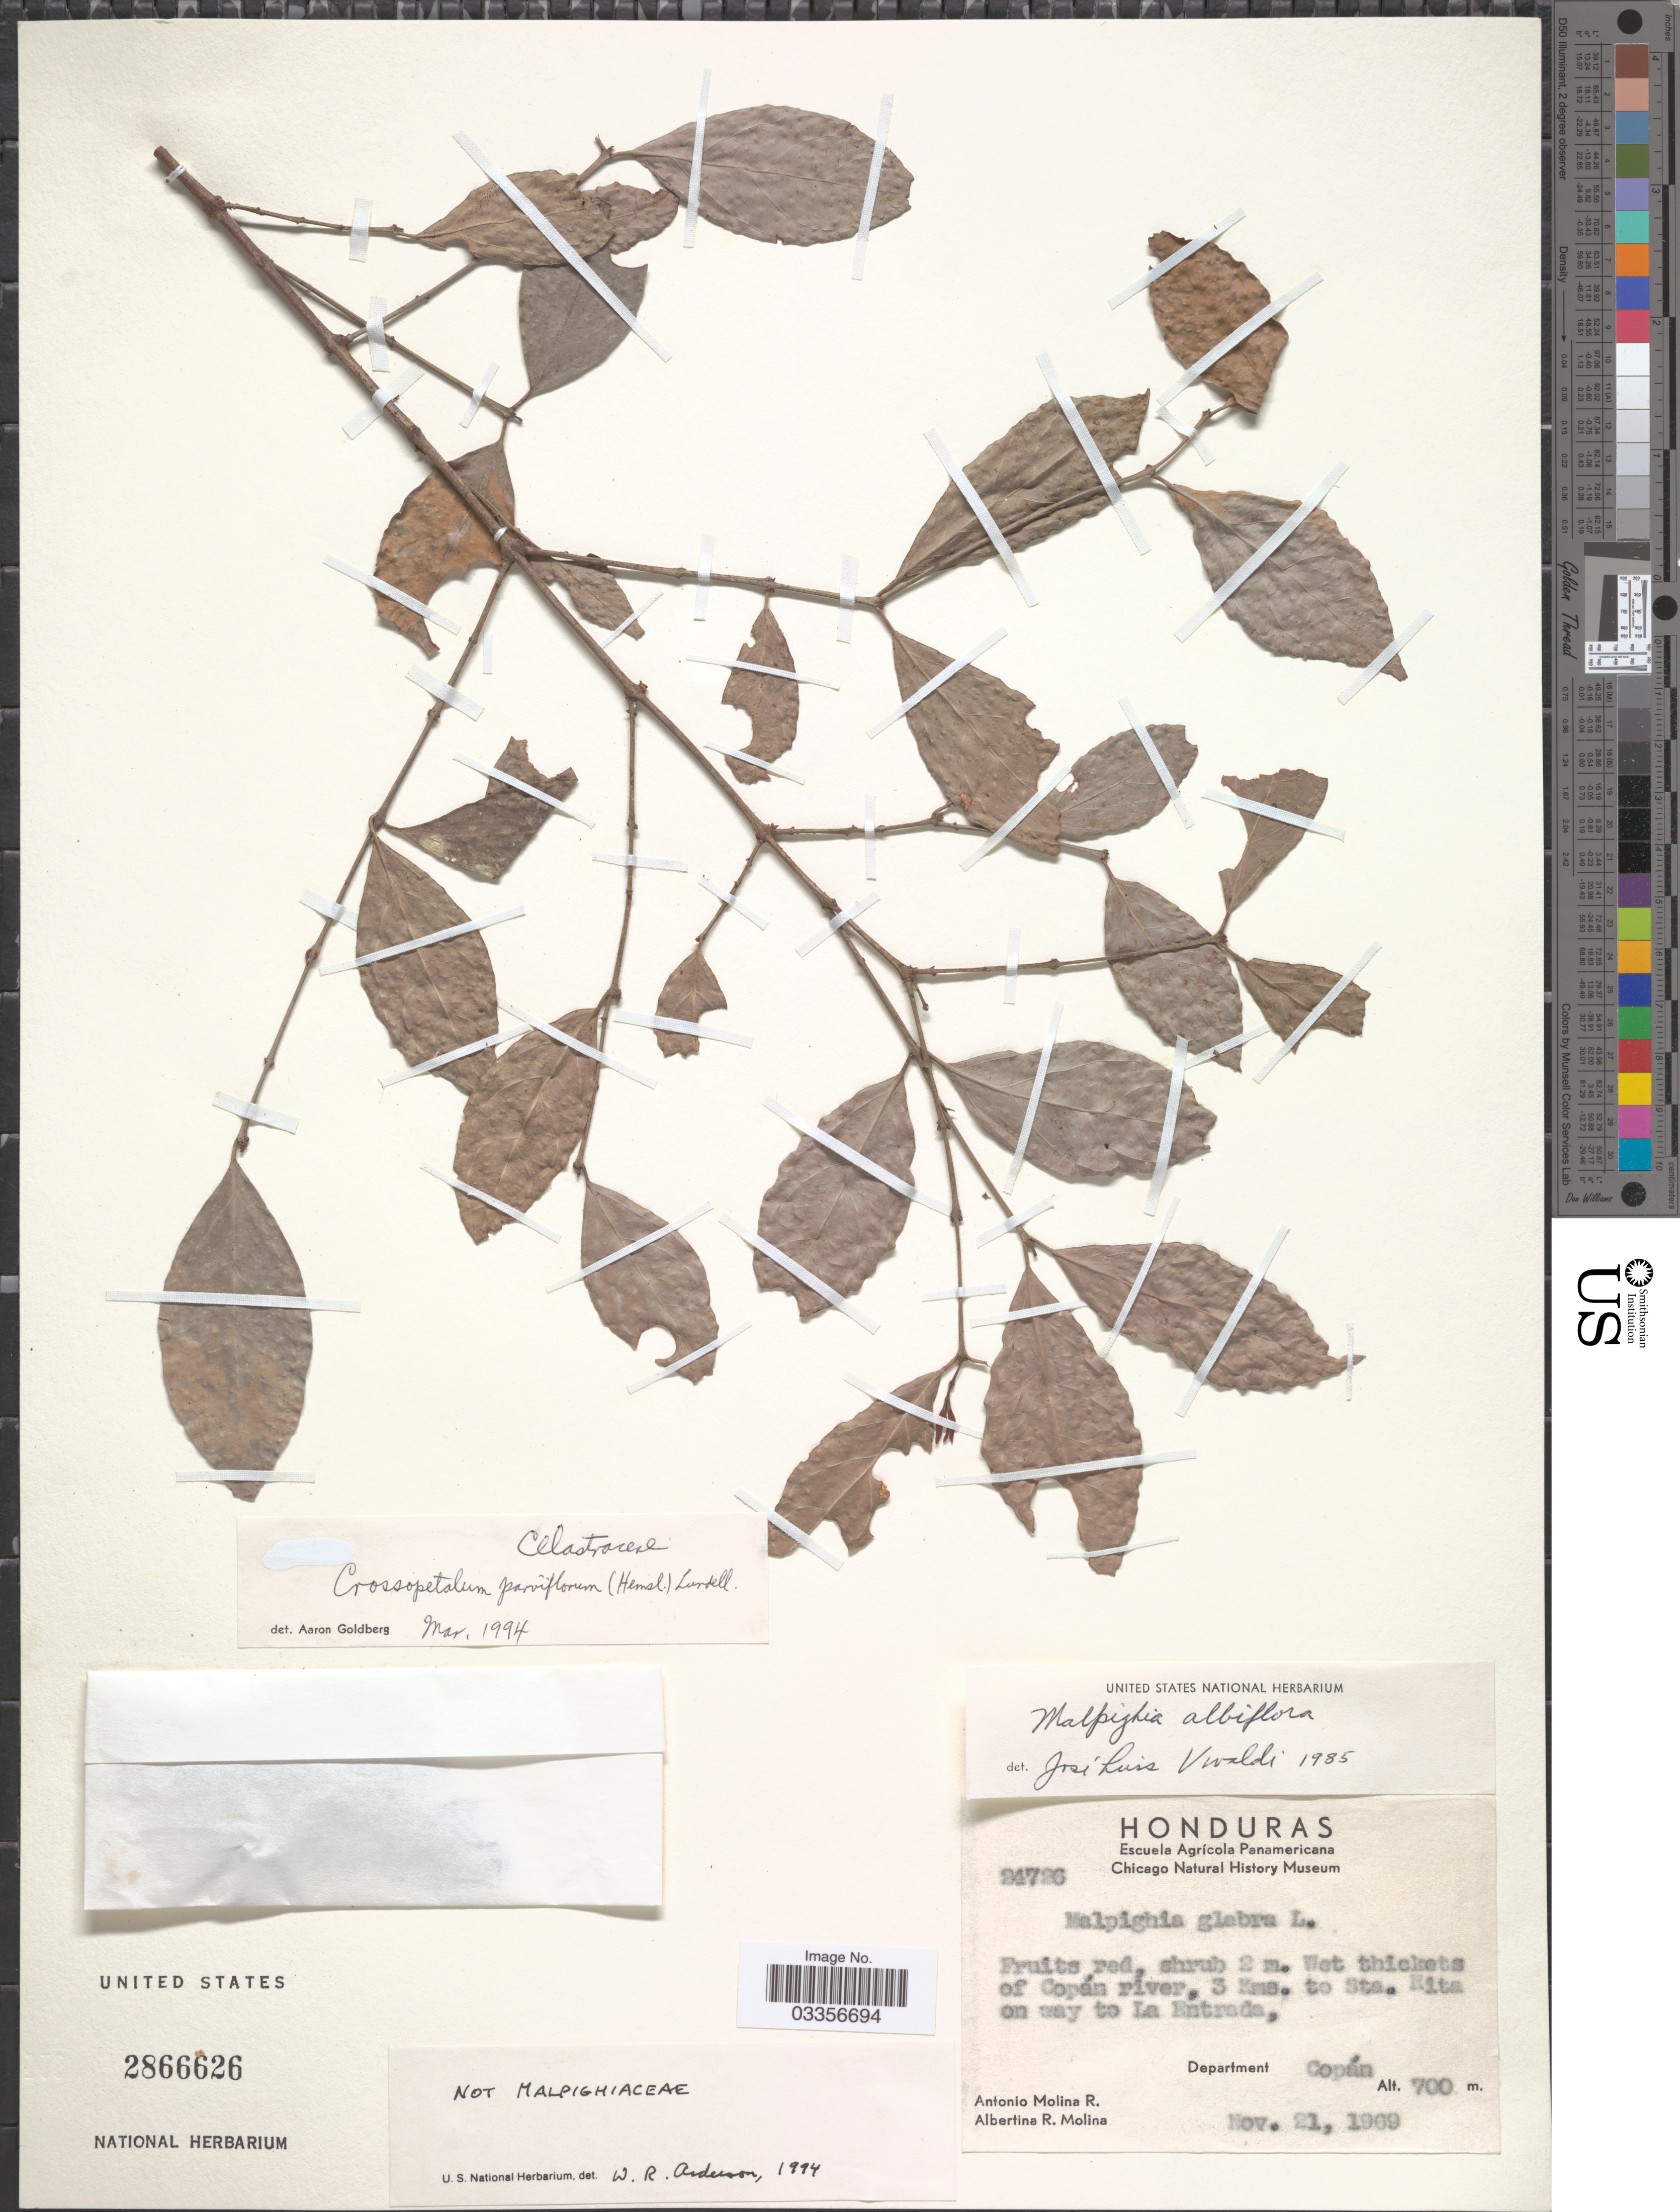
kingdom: Plantae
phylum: Tracheophyta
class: Magnoliopsida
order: Celastrales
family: Celastraceae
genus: Crossopetalum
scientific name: Crossopetalum parviflorum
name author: L.O. Williams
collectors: A. Molina R. & A. R. Molina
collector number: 24726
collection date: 1969-11-21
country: Honduras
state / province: Copán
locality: Wet thickets of Copán river, 3 Kms. to Sta. Rita on way to La Entrada, Department Copán.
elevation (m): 700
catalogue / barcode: US 2866626